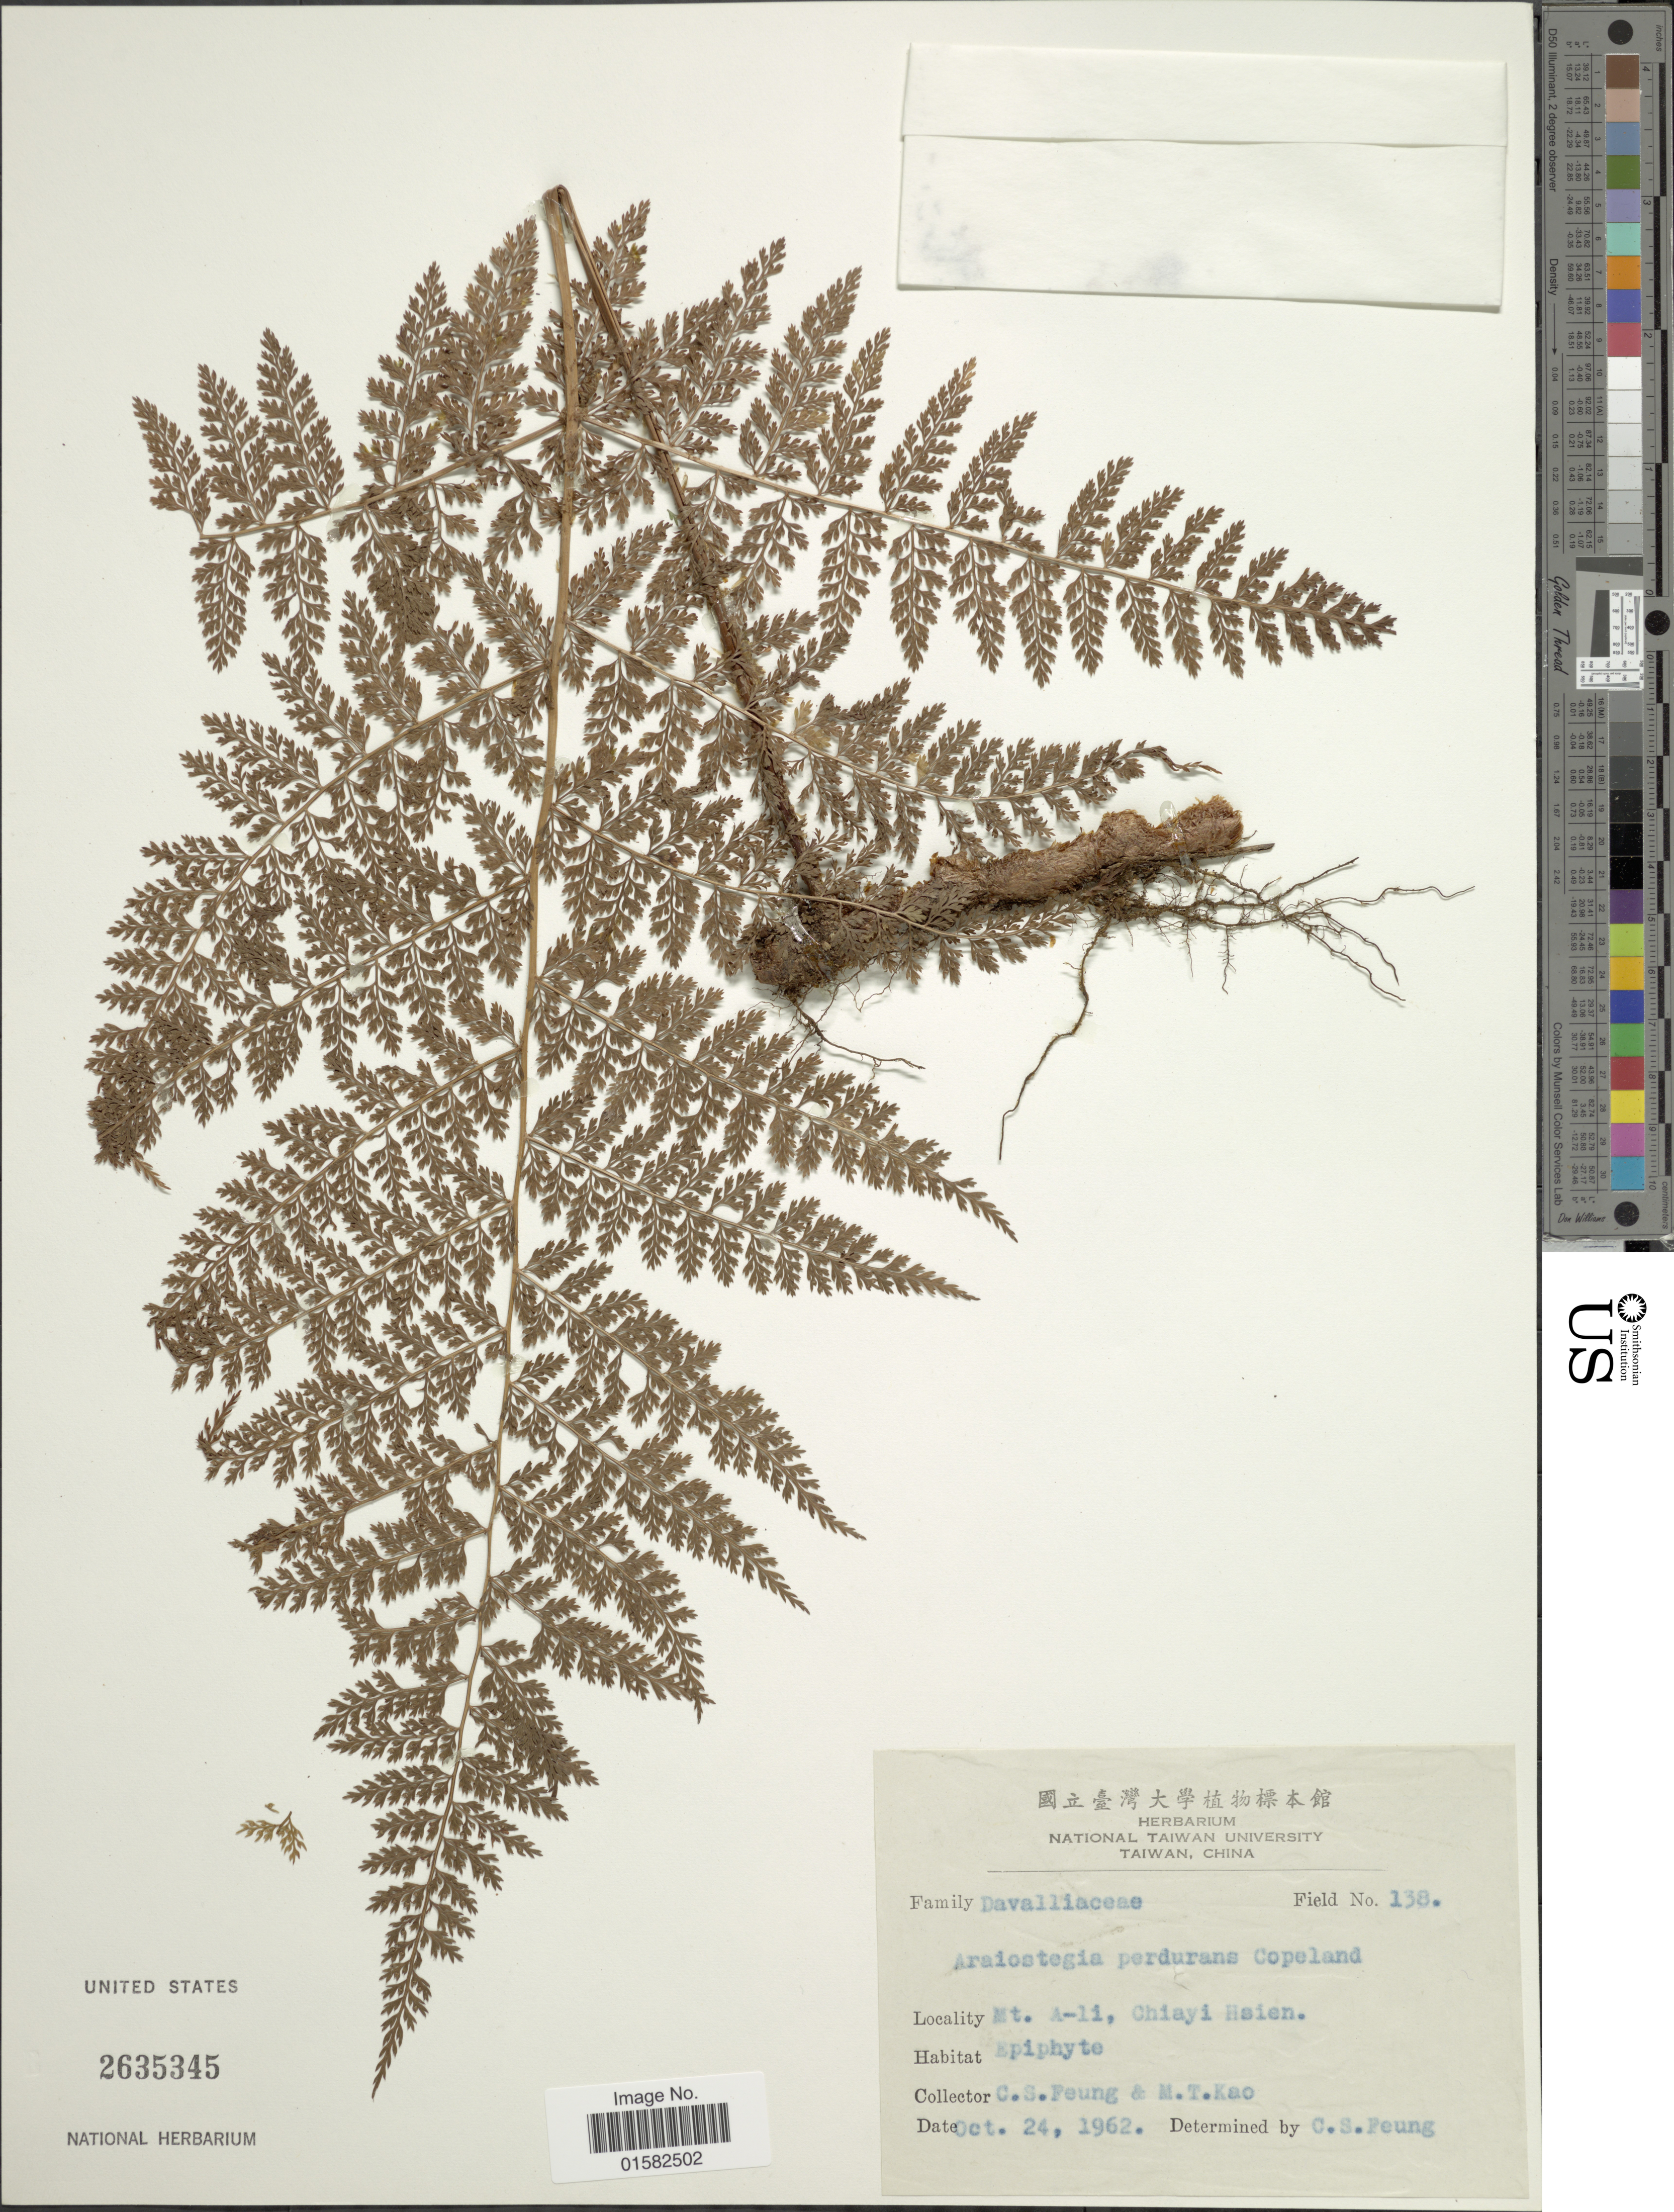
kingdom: Plantae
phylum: Tracheophyta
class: Polypodiopsida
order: Polypodiales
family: Davalliaceae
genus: Araiostegiella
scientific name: Araiostegiella perdurans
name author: (Christ) M. Kato & Tsutsumi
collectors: C. Feung & M. T. Kao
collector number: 138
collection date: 1962-10-24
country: Taiwan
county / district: Chiayi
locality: Mt. A-Li, Chiayi Hsien.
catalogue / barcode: US 2635345